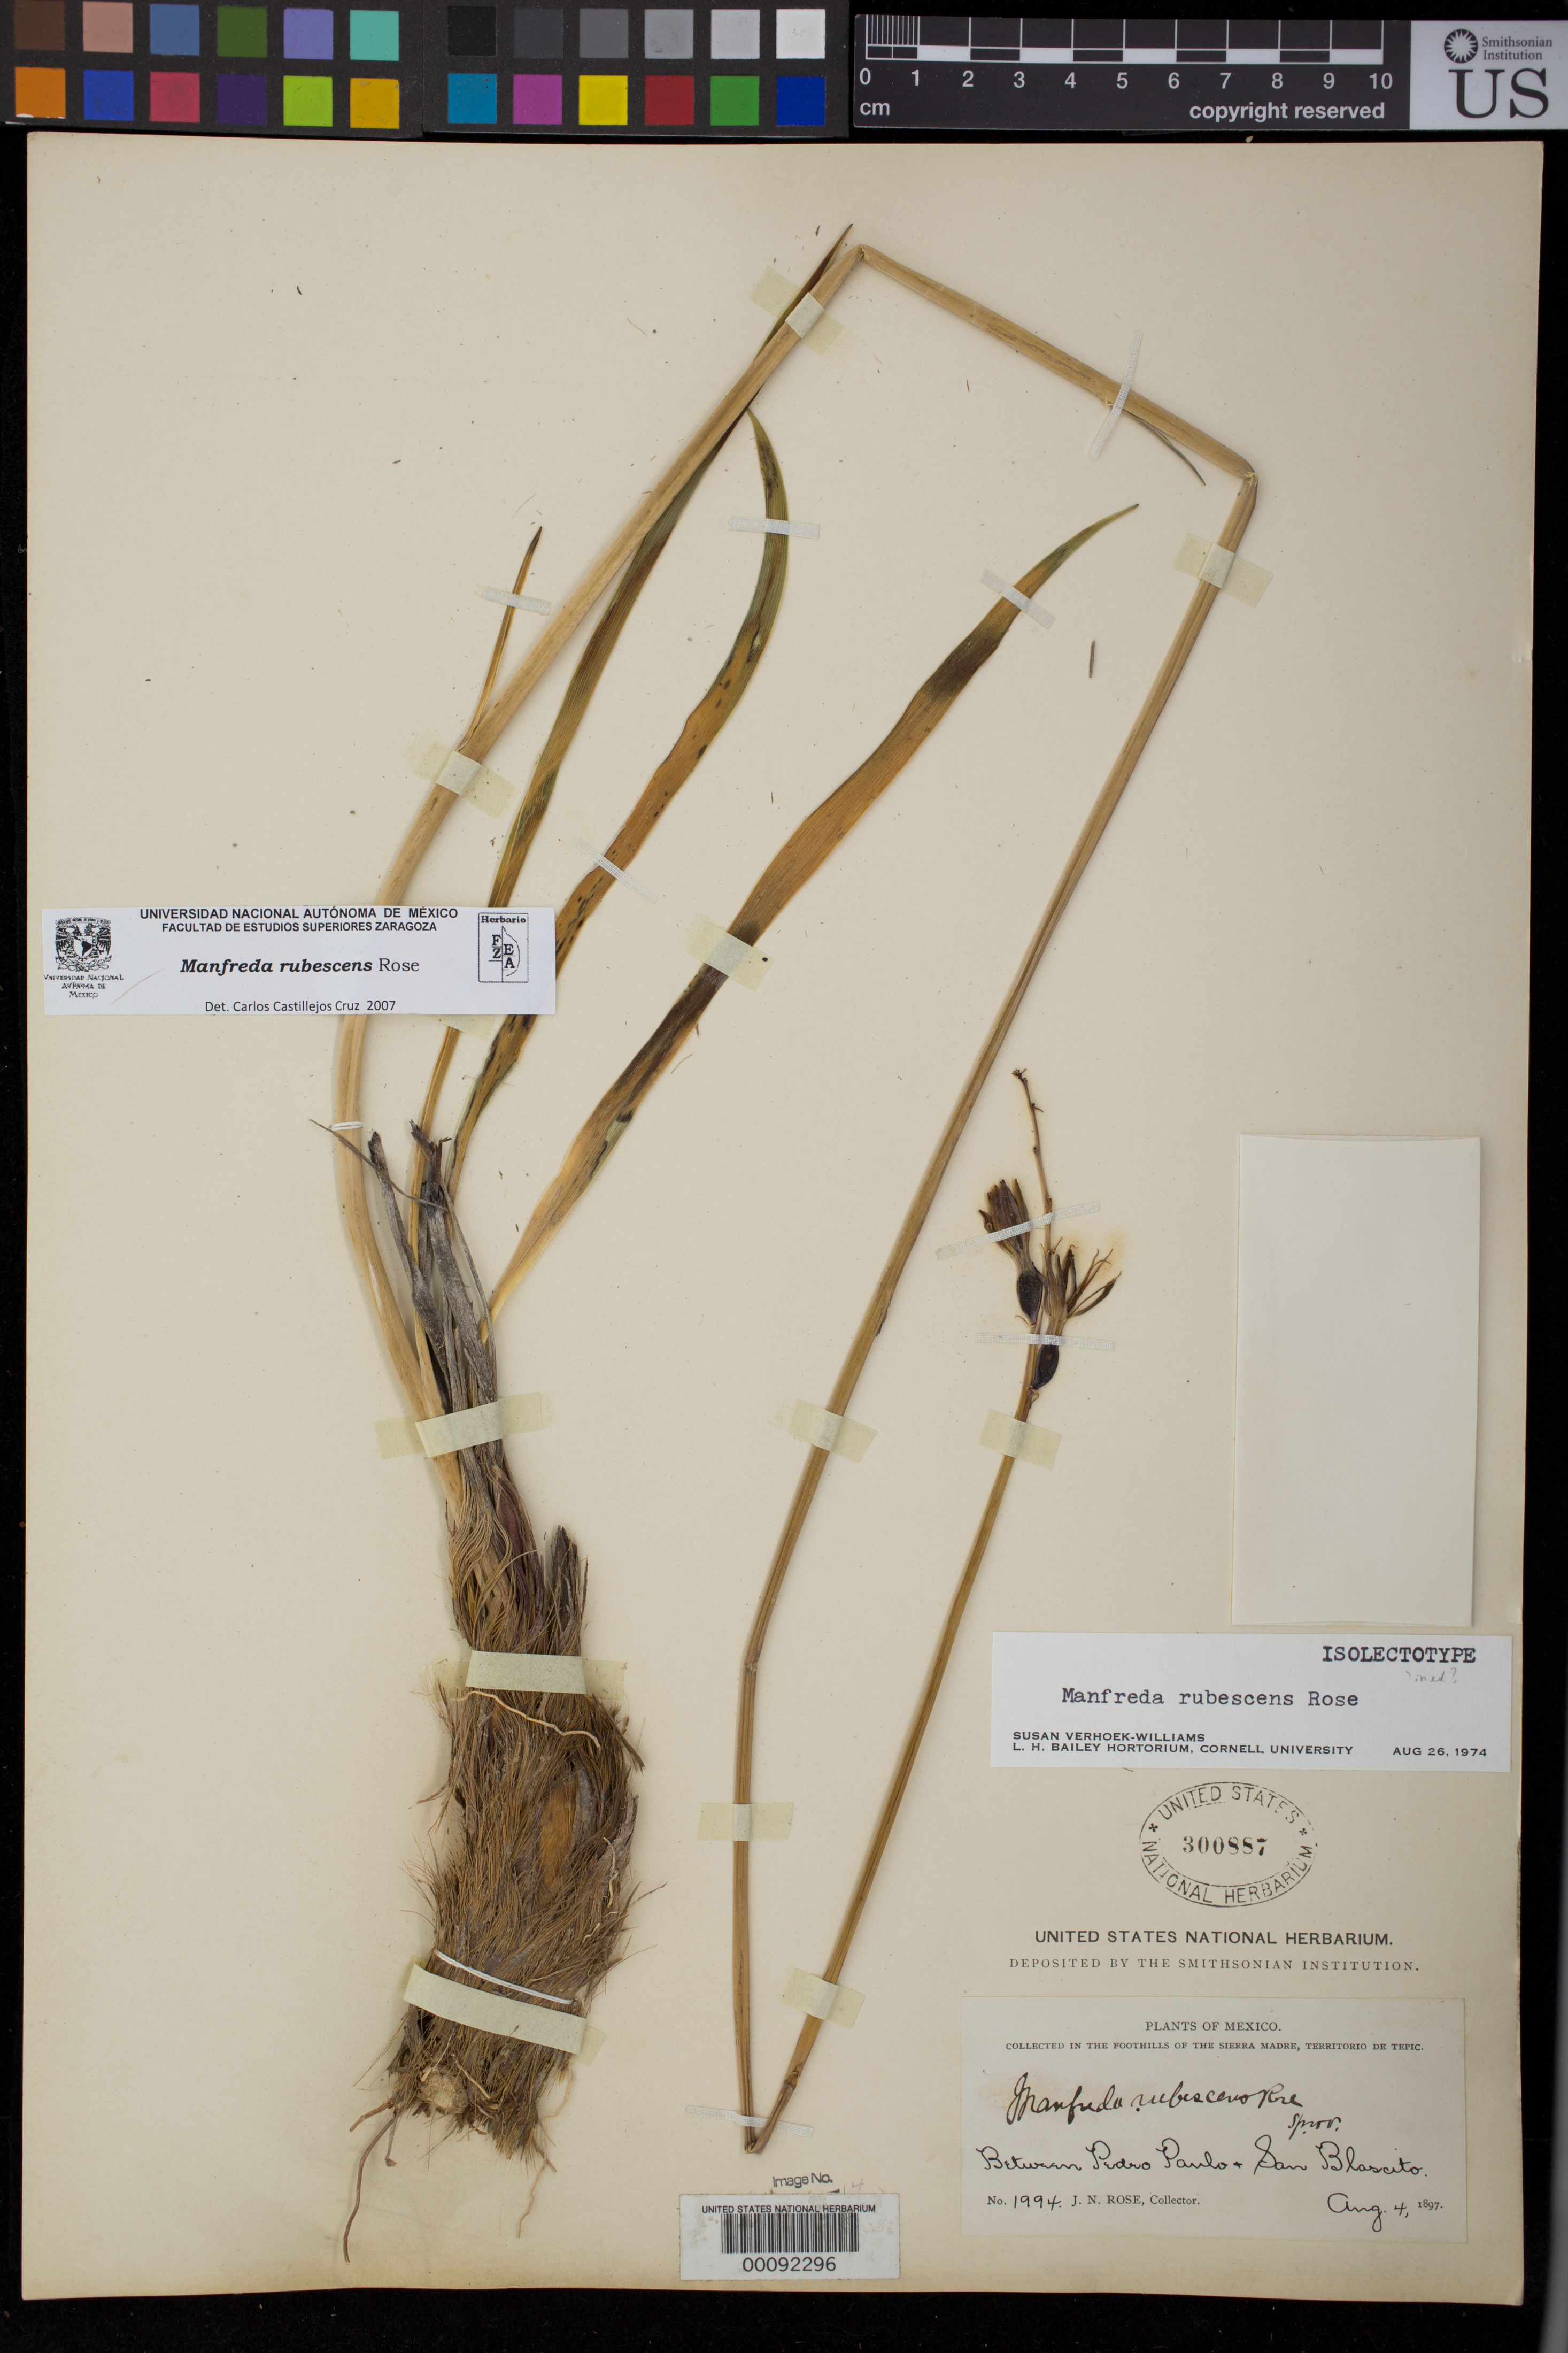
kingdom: Plantae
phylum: Tracheophyta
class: Liliopsida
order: Asparagales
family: Asparagaceae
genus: Manfreda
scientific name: Manfreda rubescens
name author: Rose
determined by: Verhoek-Williams, S. E.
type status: Type Collection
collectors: J. N. Rose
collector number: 1994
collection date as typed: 04 Aug 1897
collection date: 1897-08-04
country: Mexico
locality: Foothills of the Sierra Madre, Territorio de Tepic. Between Pedro Paulo and San Blascito.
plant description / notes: This sheet annotated as isolectotype by Verhoek-Williams but lectotypification apparently ined.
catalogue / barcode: US 300887